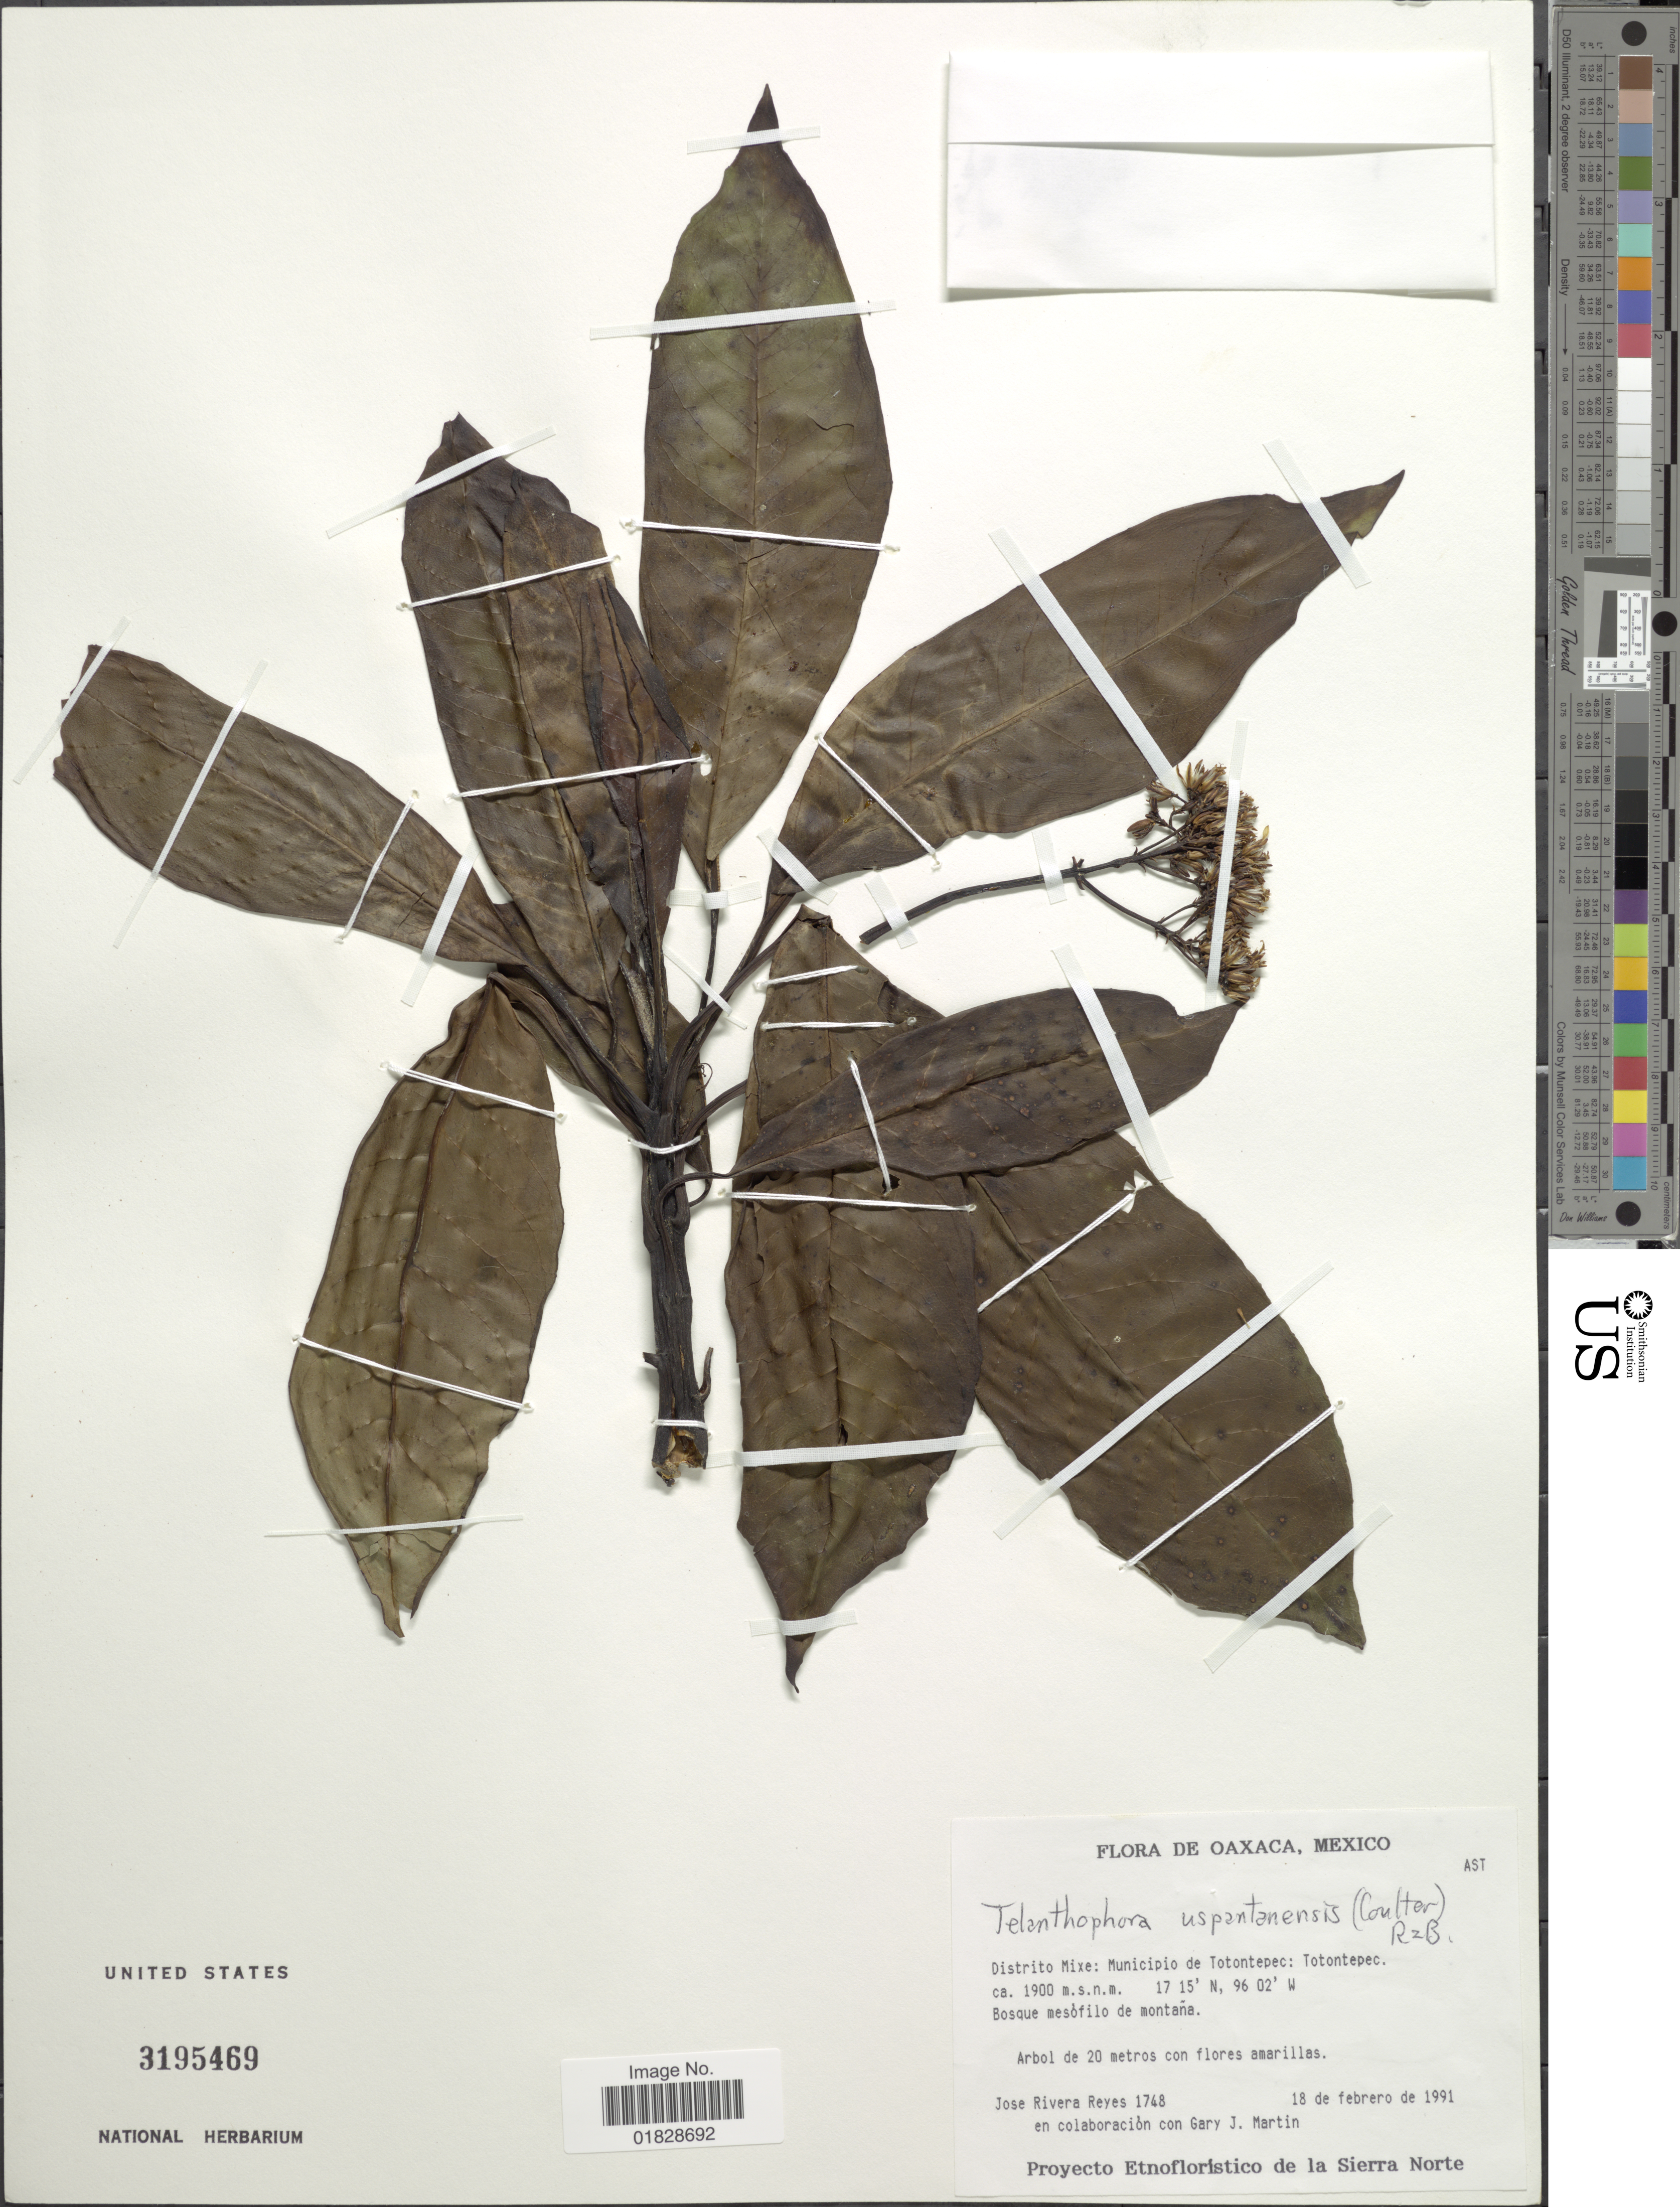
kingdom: Plantae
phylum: Tracheophyta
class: Magnoliopsida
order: Asterales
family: Asteraceae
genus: Telanthophora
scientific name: Telanthophora uspantanensis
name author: (J.M. Coult.) H. Rob. & Brettell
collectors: J. Reyes & G. J. Martin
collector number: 1748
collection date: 1991-02-18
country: Mexico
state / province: Oaxaca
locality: Distrito Mixe: Municipio de Totontepec: Totontepec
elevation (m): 1900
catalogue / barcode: US 3195469